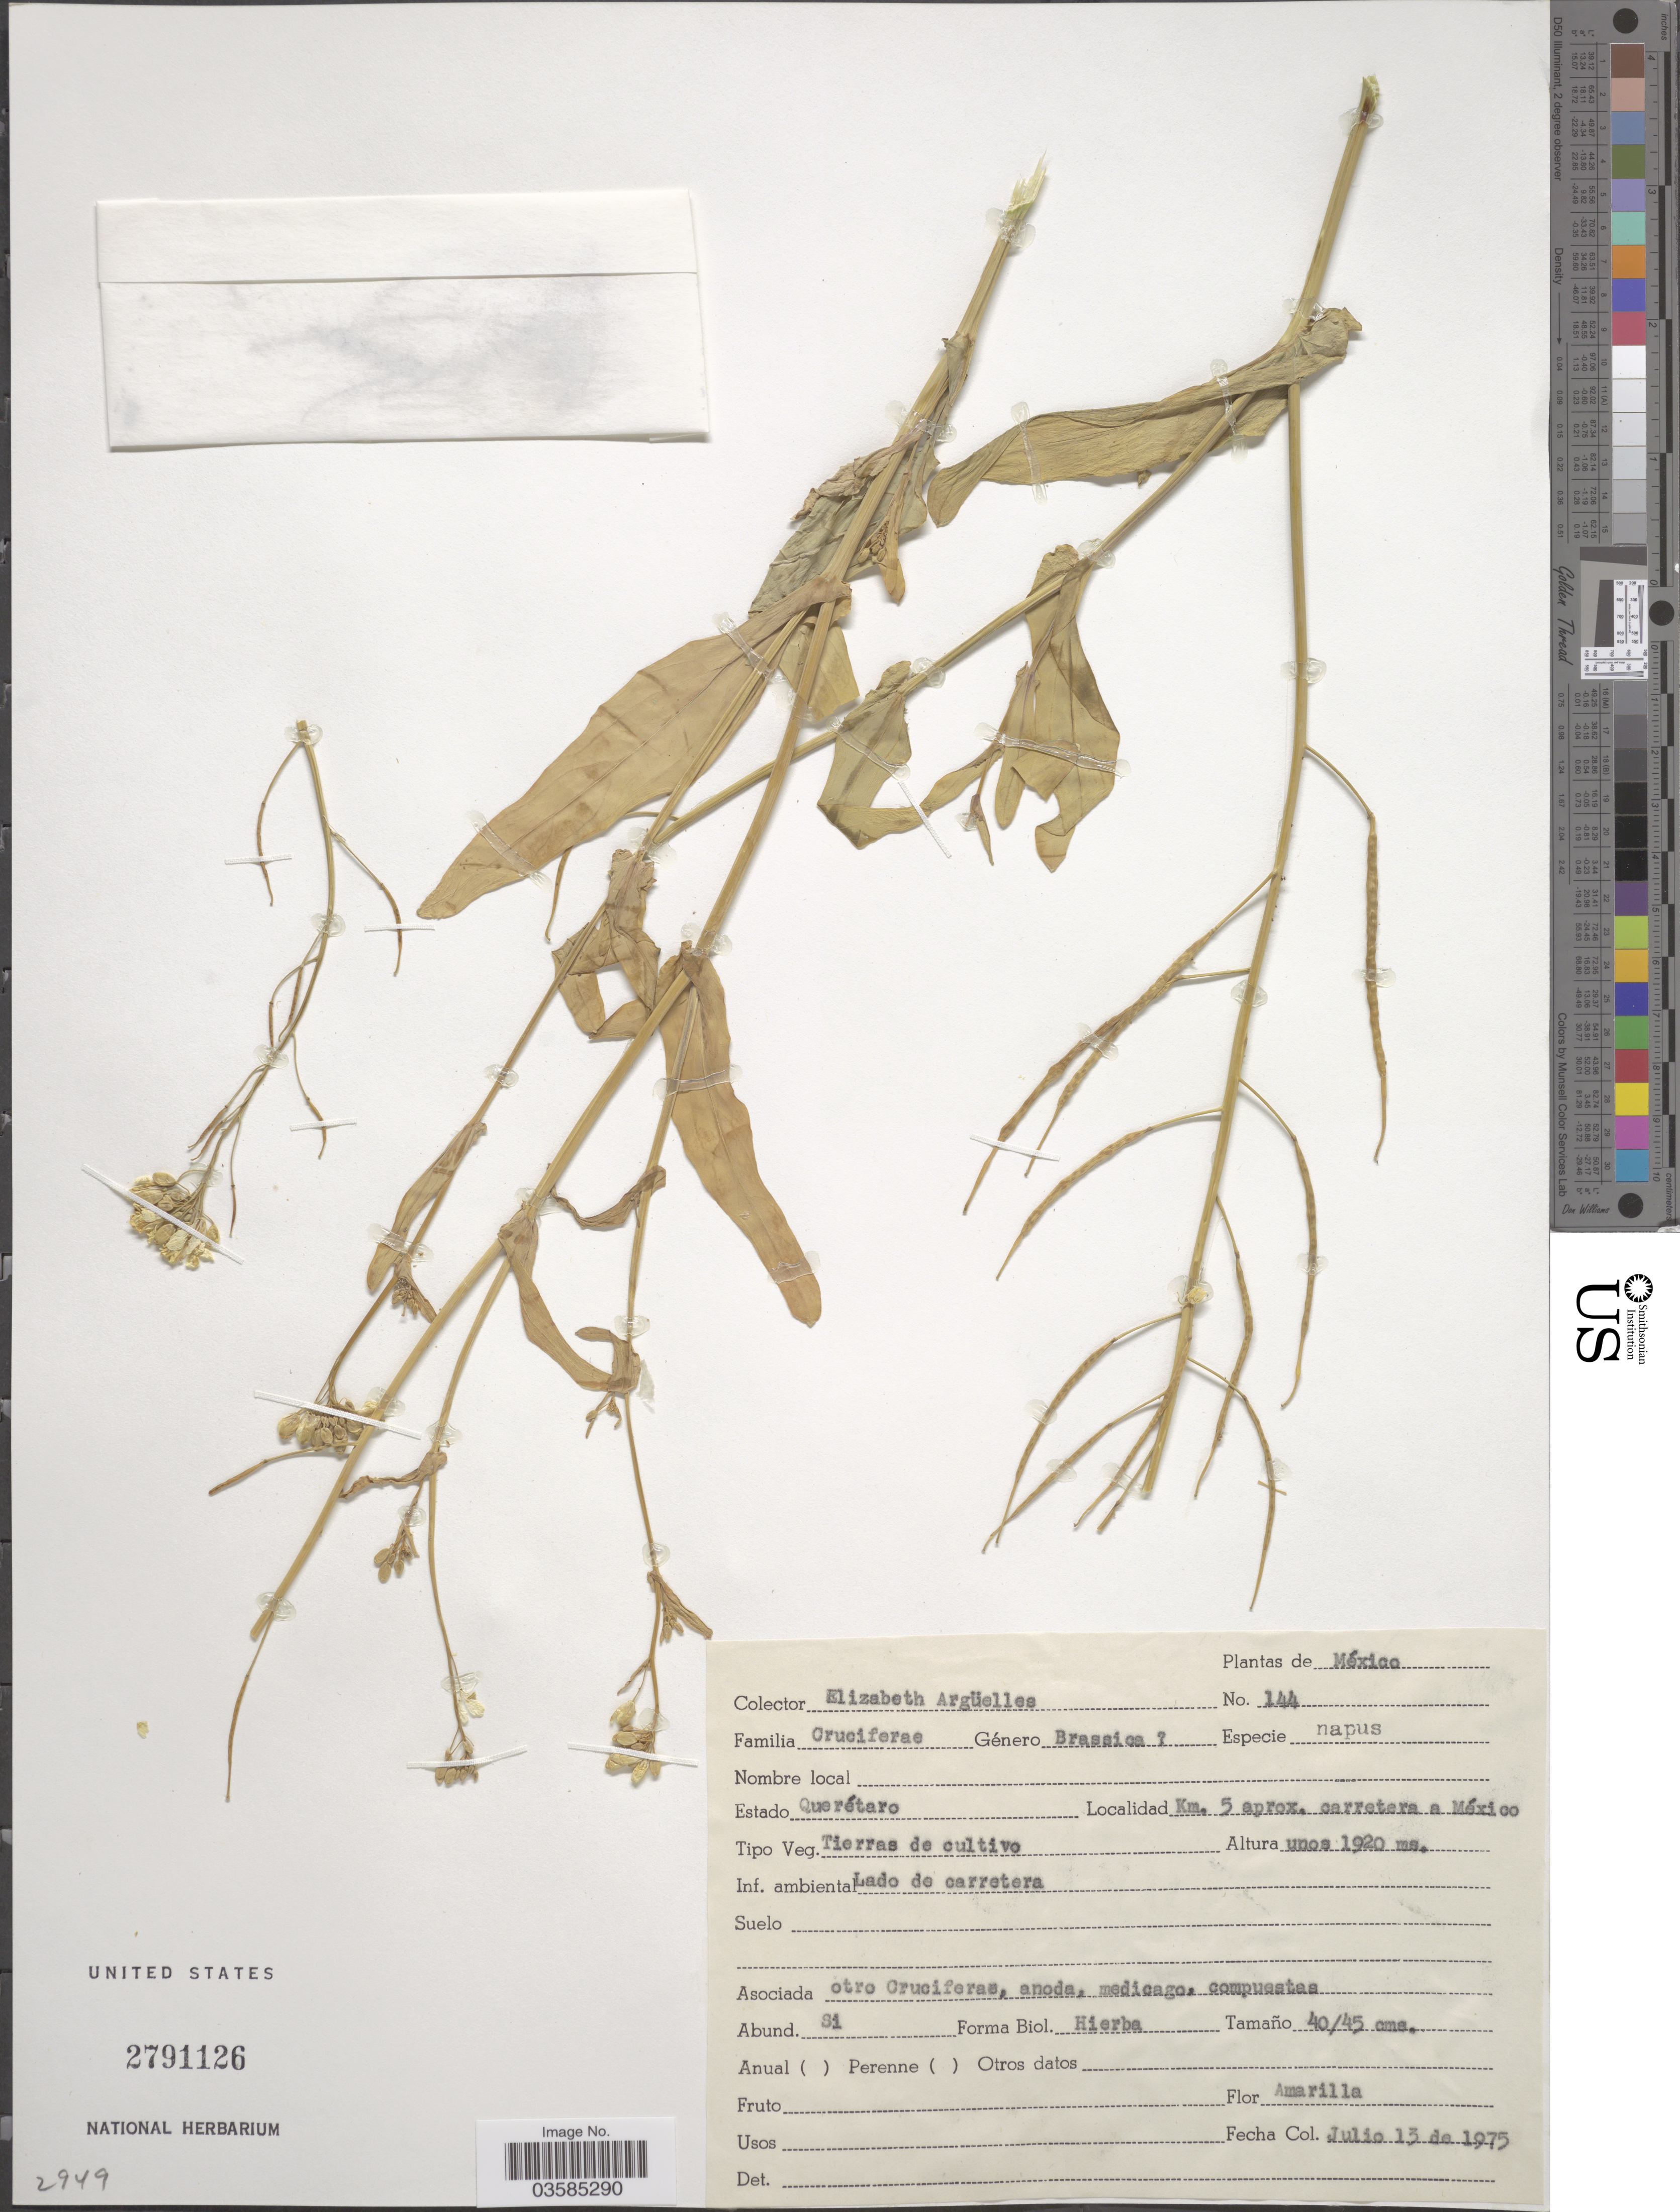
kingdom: Plantae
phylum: Tracheophyta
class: Magnoliopsida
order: Brassicales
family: Brassicaceae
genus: Brassica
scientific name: Brassica napus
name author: L.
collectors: E. Argüelles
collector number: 144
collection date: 1975-07-13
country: Mexico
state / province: Querétaro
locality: Km. 5 aprox. carretera a México.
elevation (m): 1920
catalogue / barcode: US 2791126